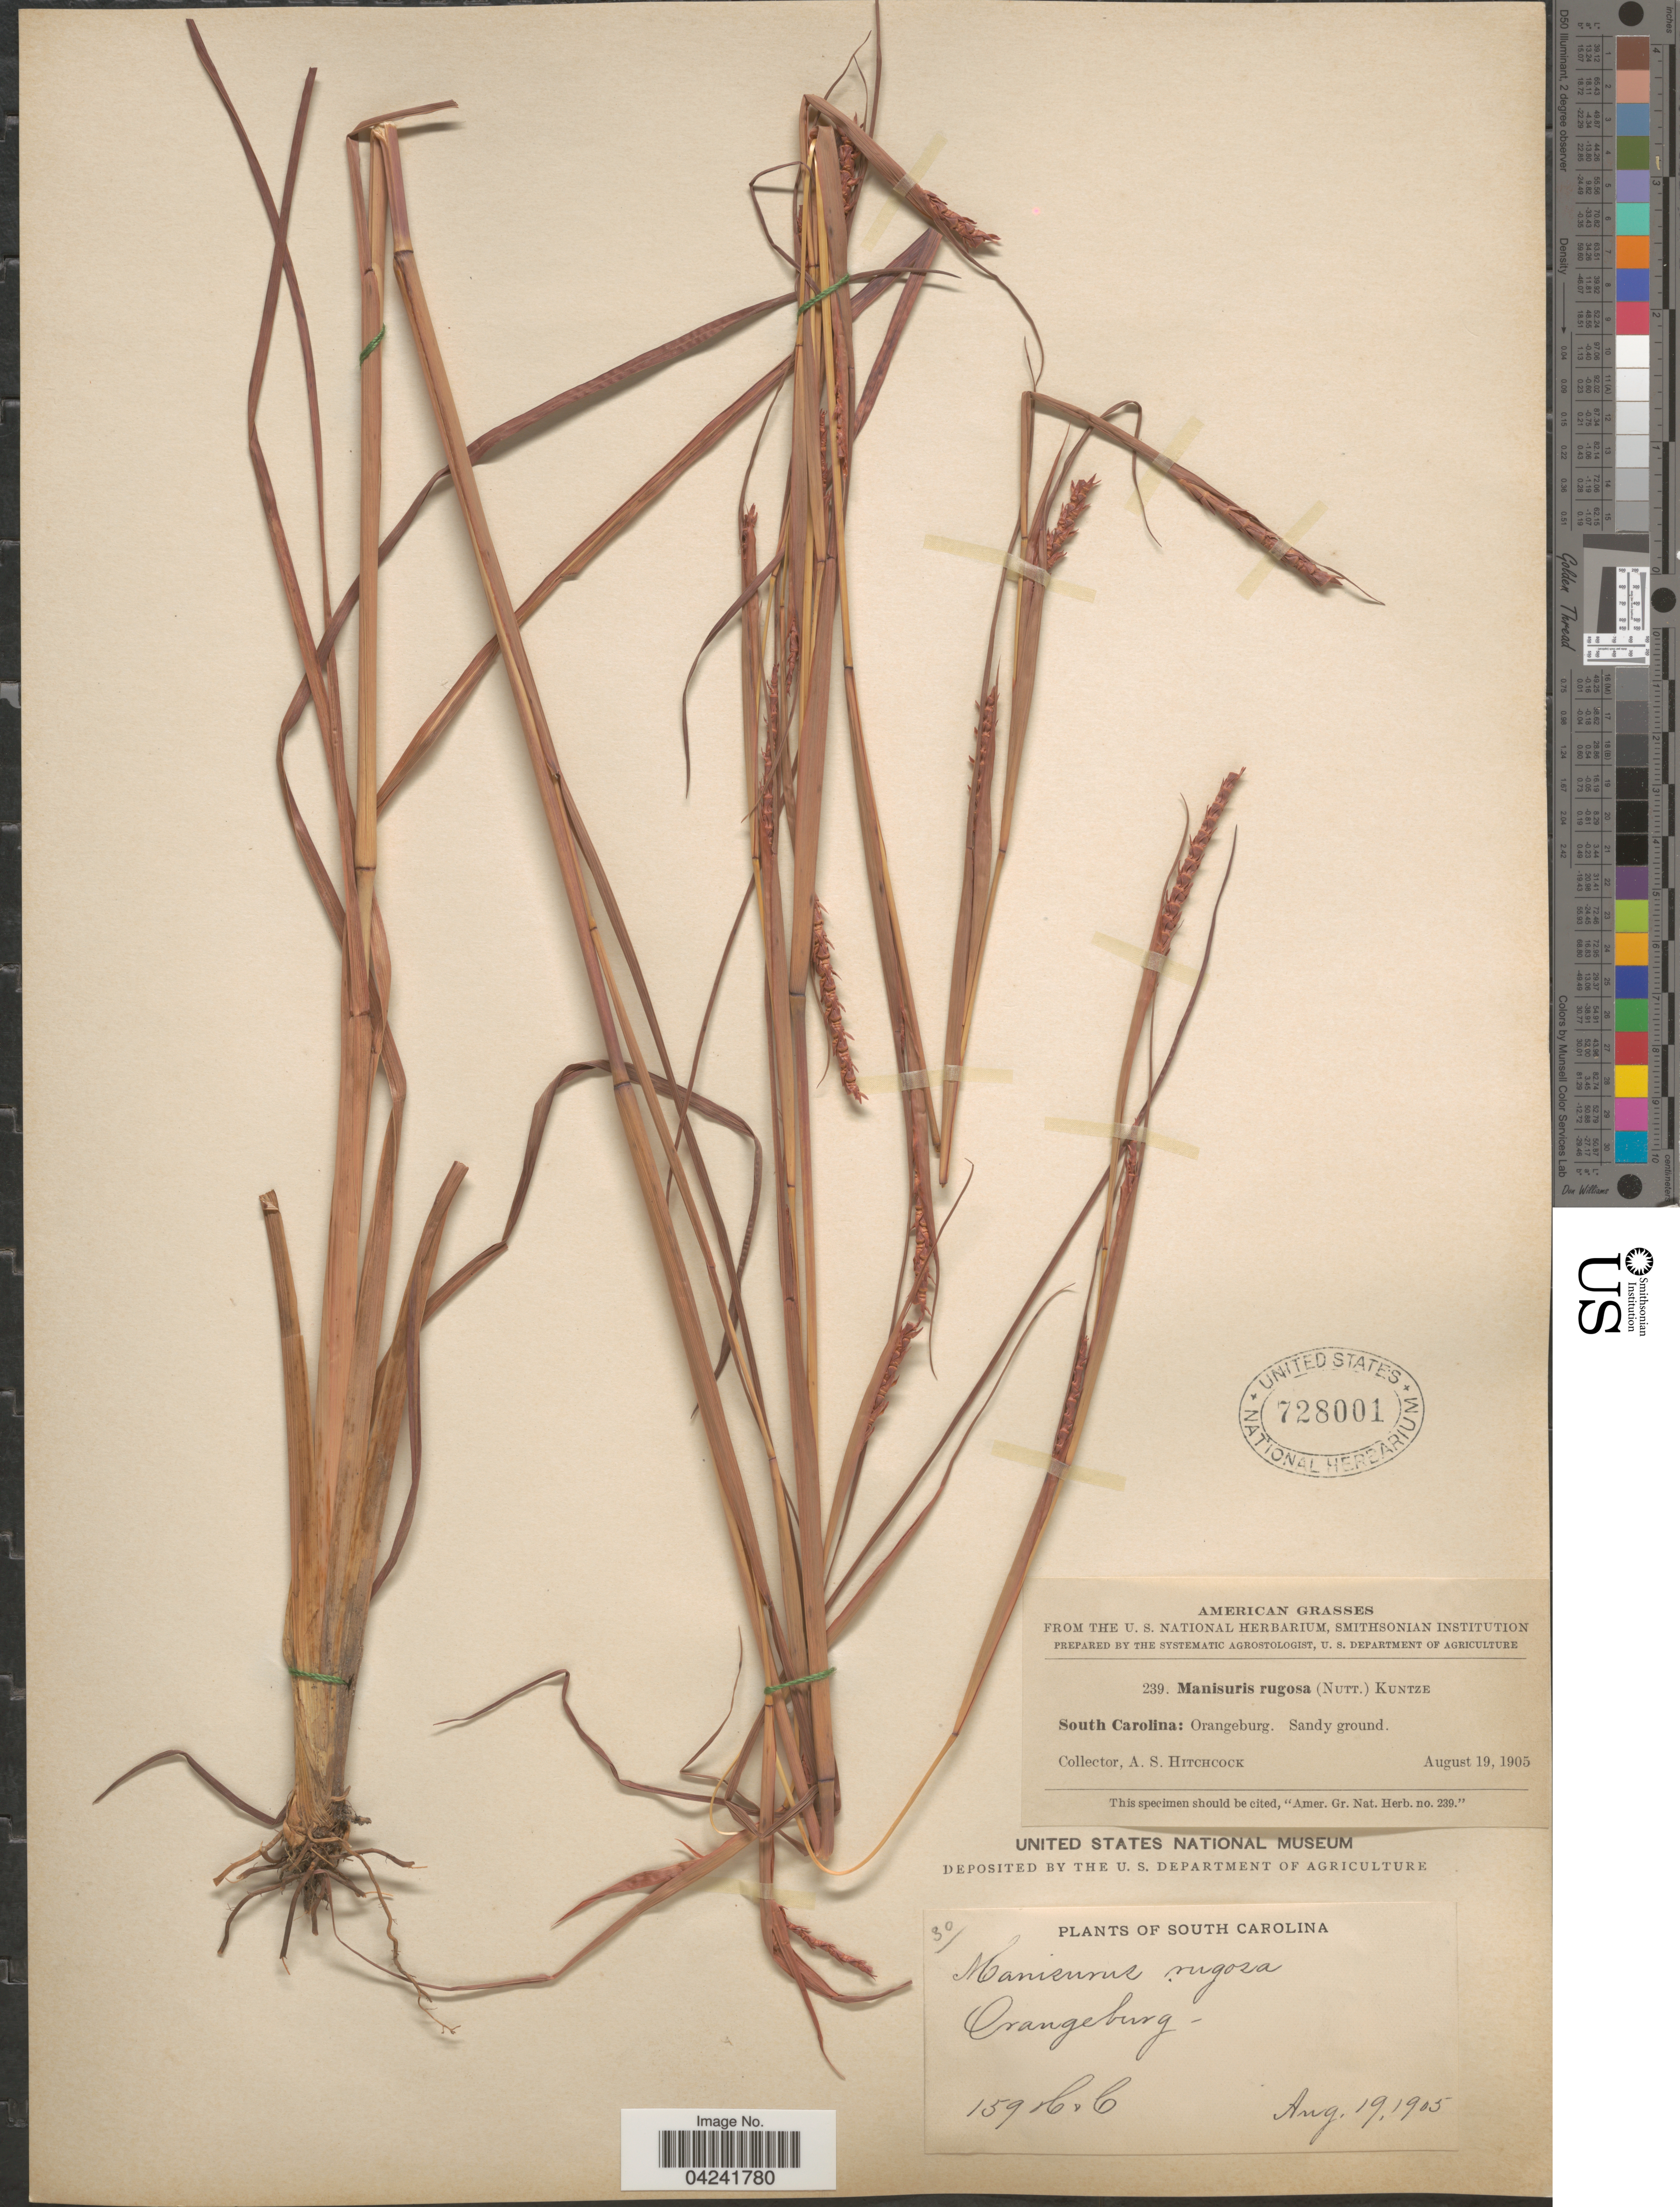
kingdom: Plantae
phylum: Tracheophyta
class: Liliopsida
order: Poales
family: Poaceae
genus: Mnesithea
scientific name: Mnesithea rugosa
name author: (Nutt.) de Koning & Sosef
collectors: A. S. Hitchcock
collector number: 239/159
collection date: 1905-08-19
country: United States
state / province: South Carolina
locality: Orangeburg.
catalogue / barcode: US 728001